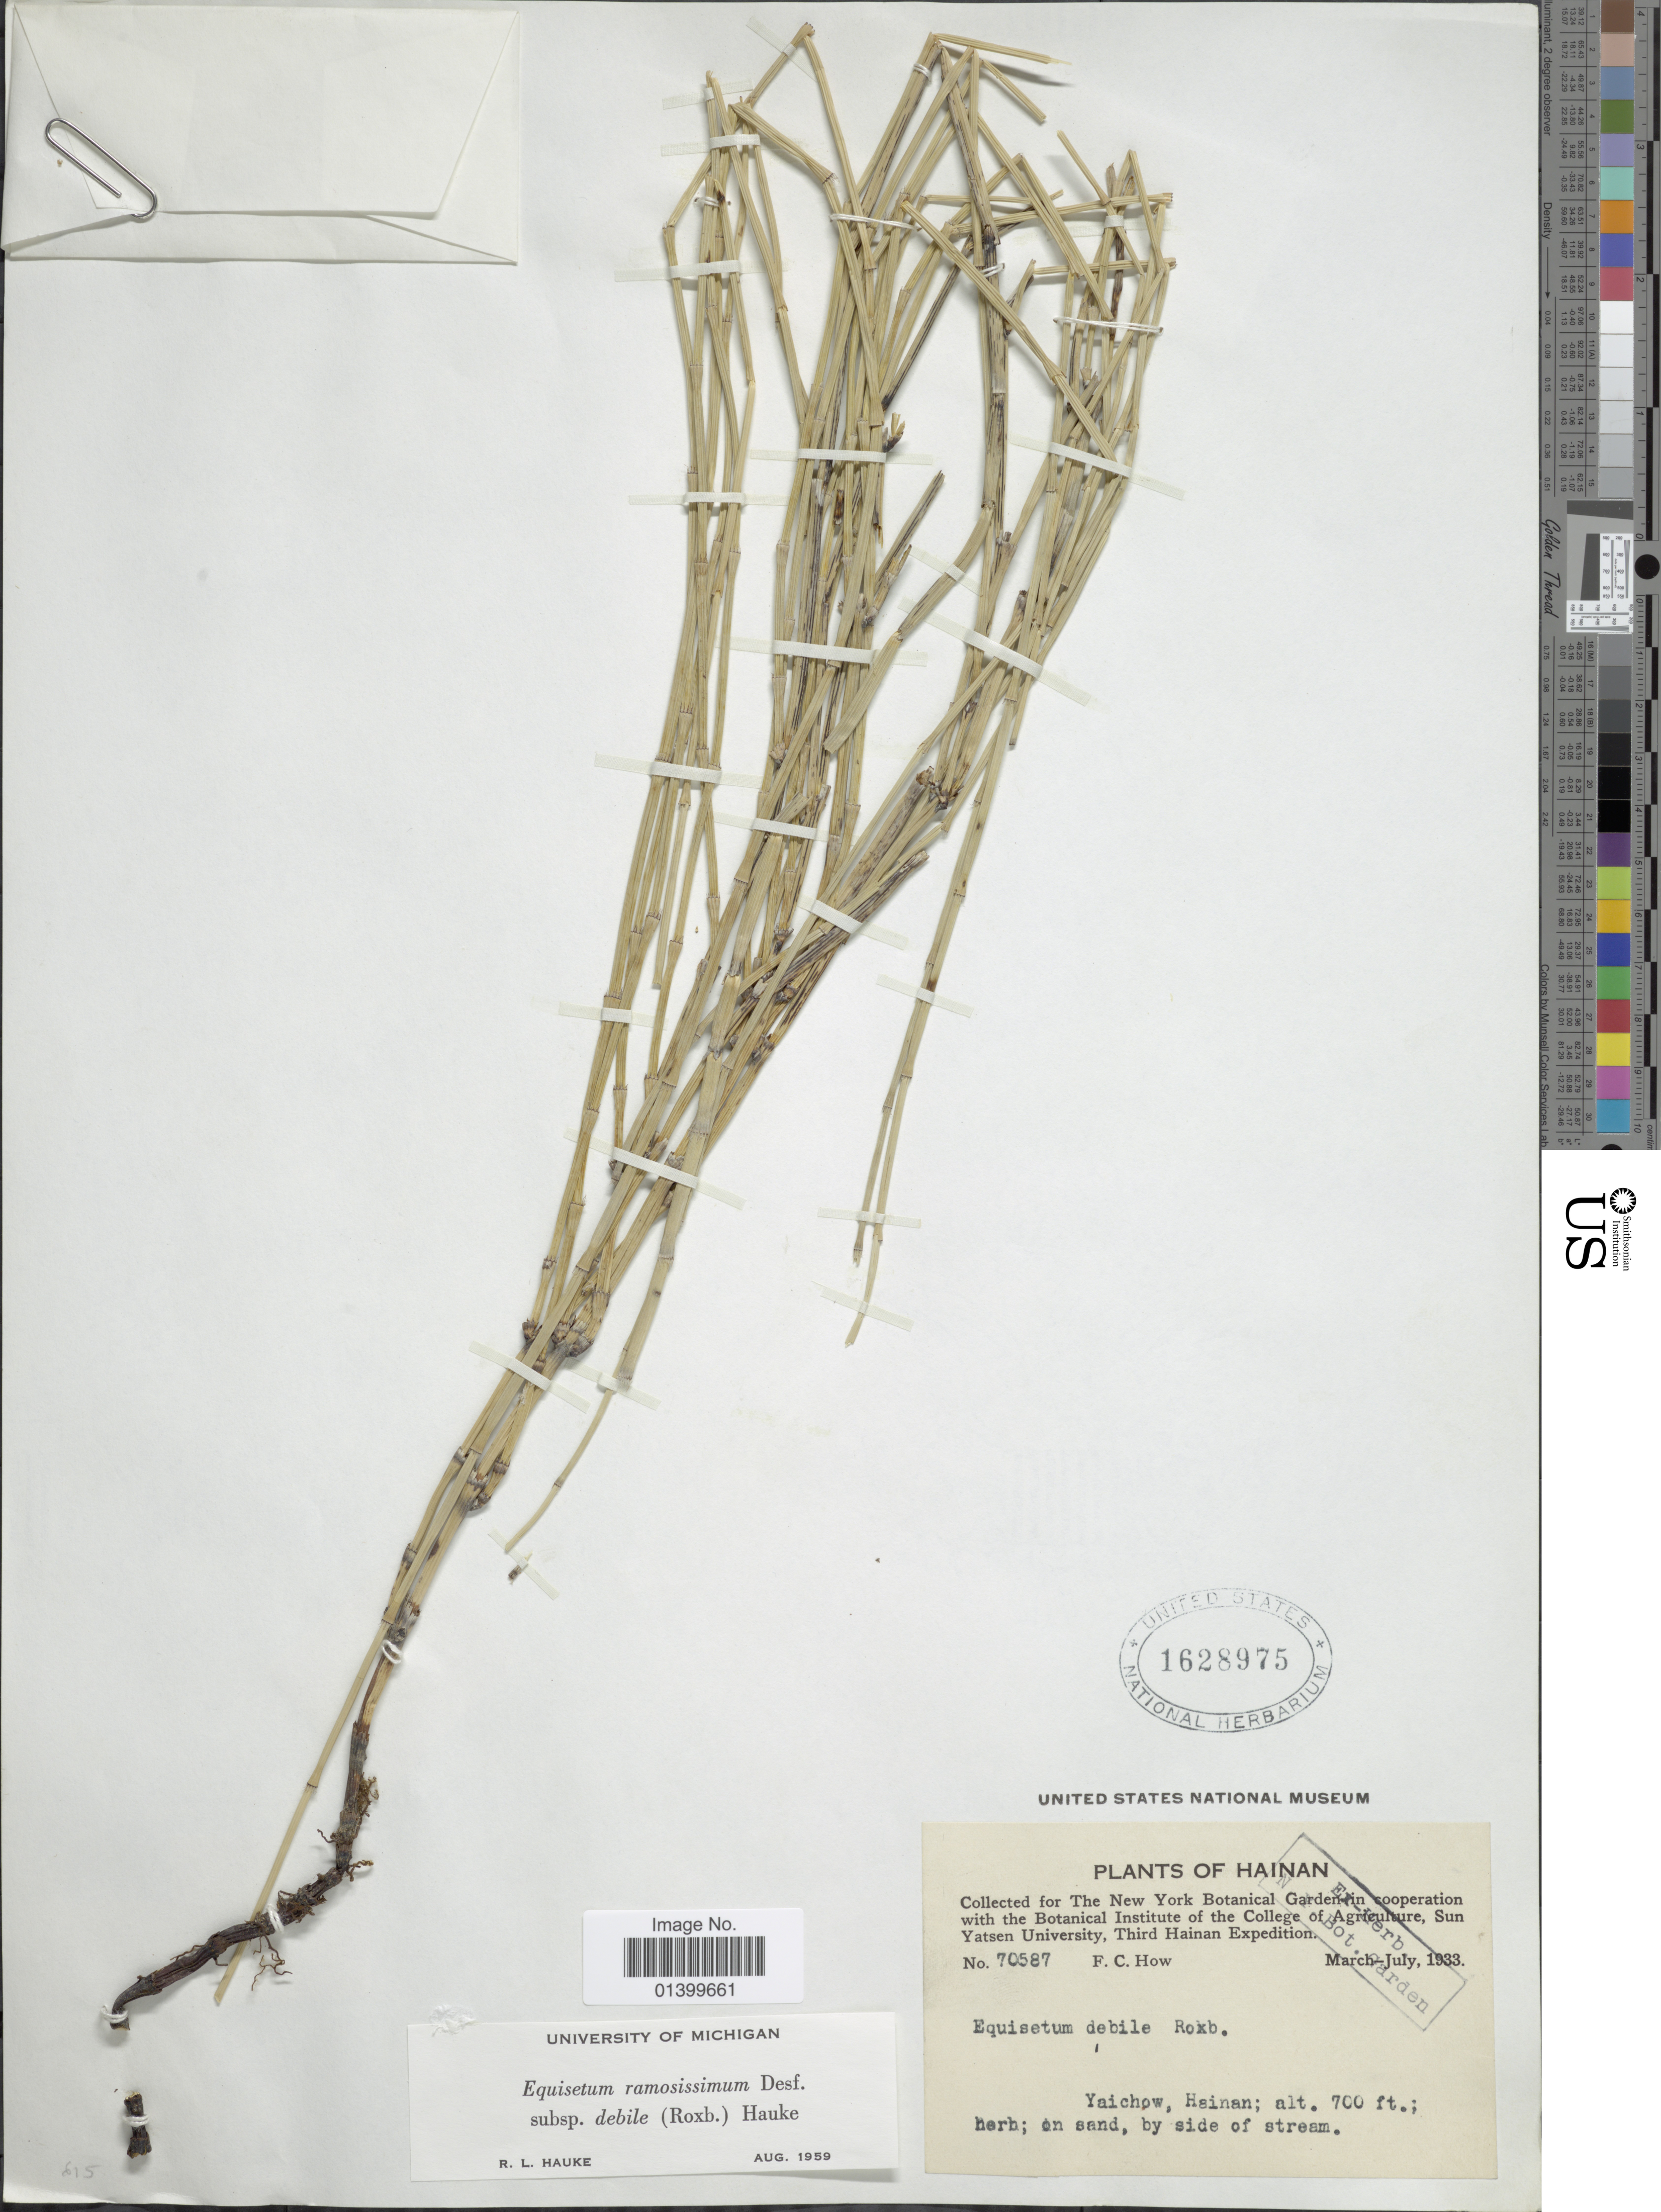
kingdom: Plantae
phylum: Tracheophyta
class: Polypodiopsida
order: Equisetales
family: Equisetaceae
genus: Equisetum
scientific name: Equisetum ramosissimum subsp. debile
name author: (Roxb. ex Vaucher) Hauke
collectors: F. C. How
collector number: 70587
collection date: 1933-03/1933-07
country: China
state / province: Hainan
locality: Plants of Hainan. Yaichow, Hainan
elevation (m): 213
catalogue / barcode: US 1628975